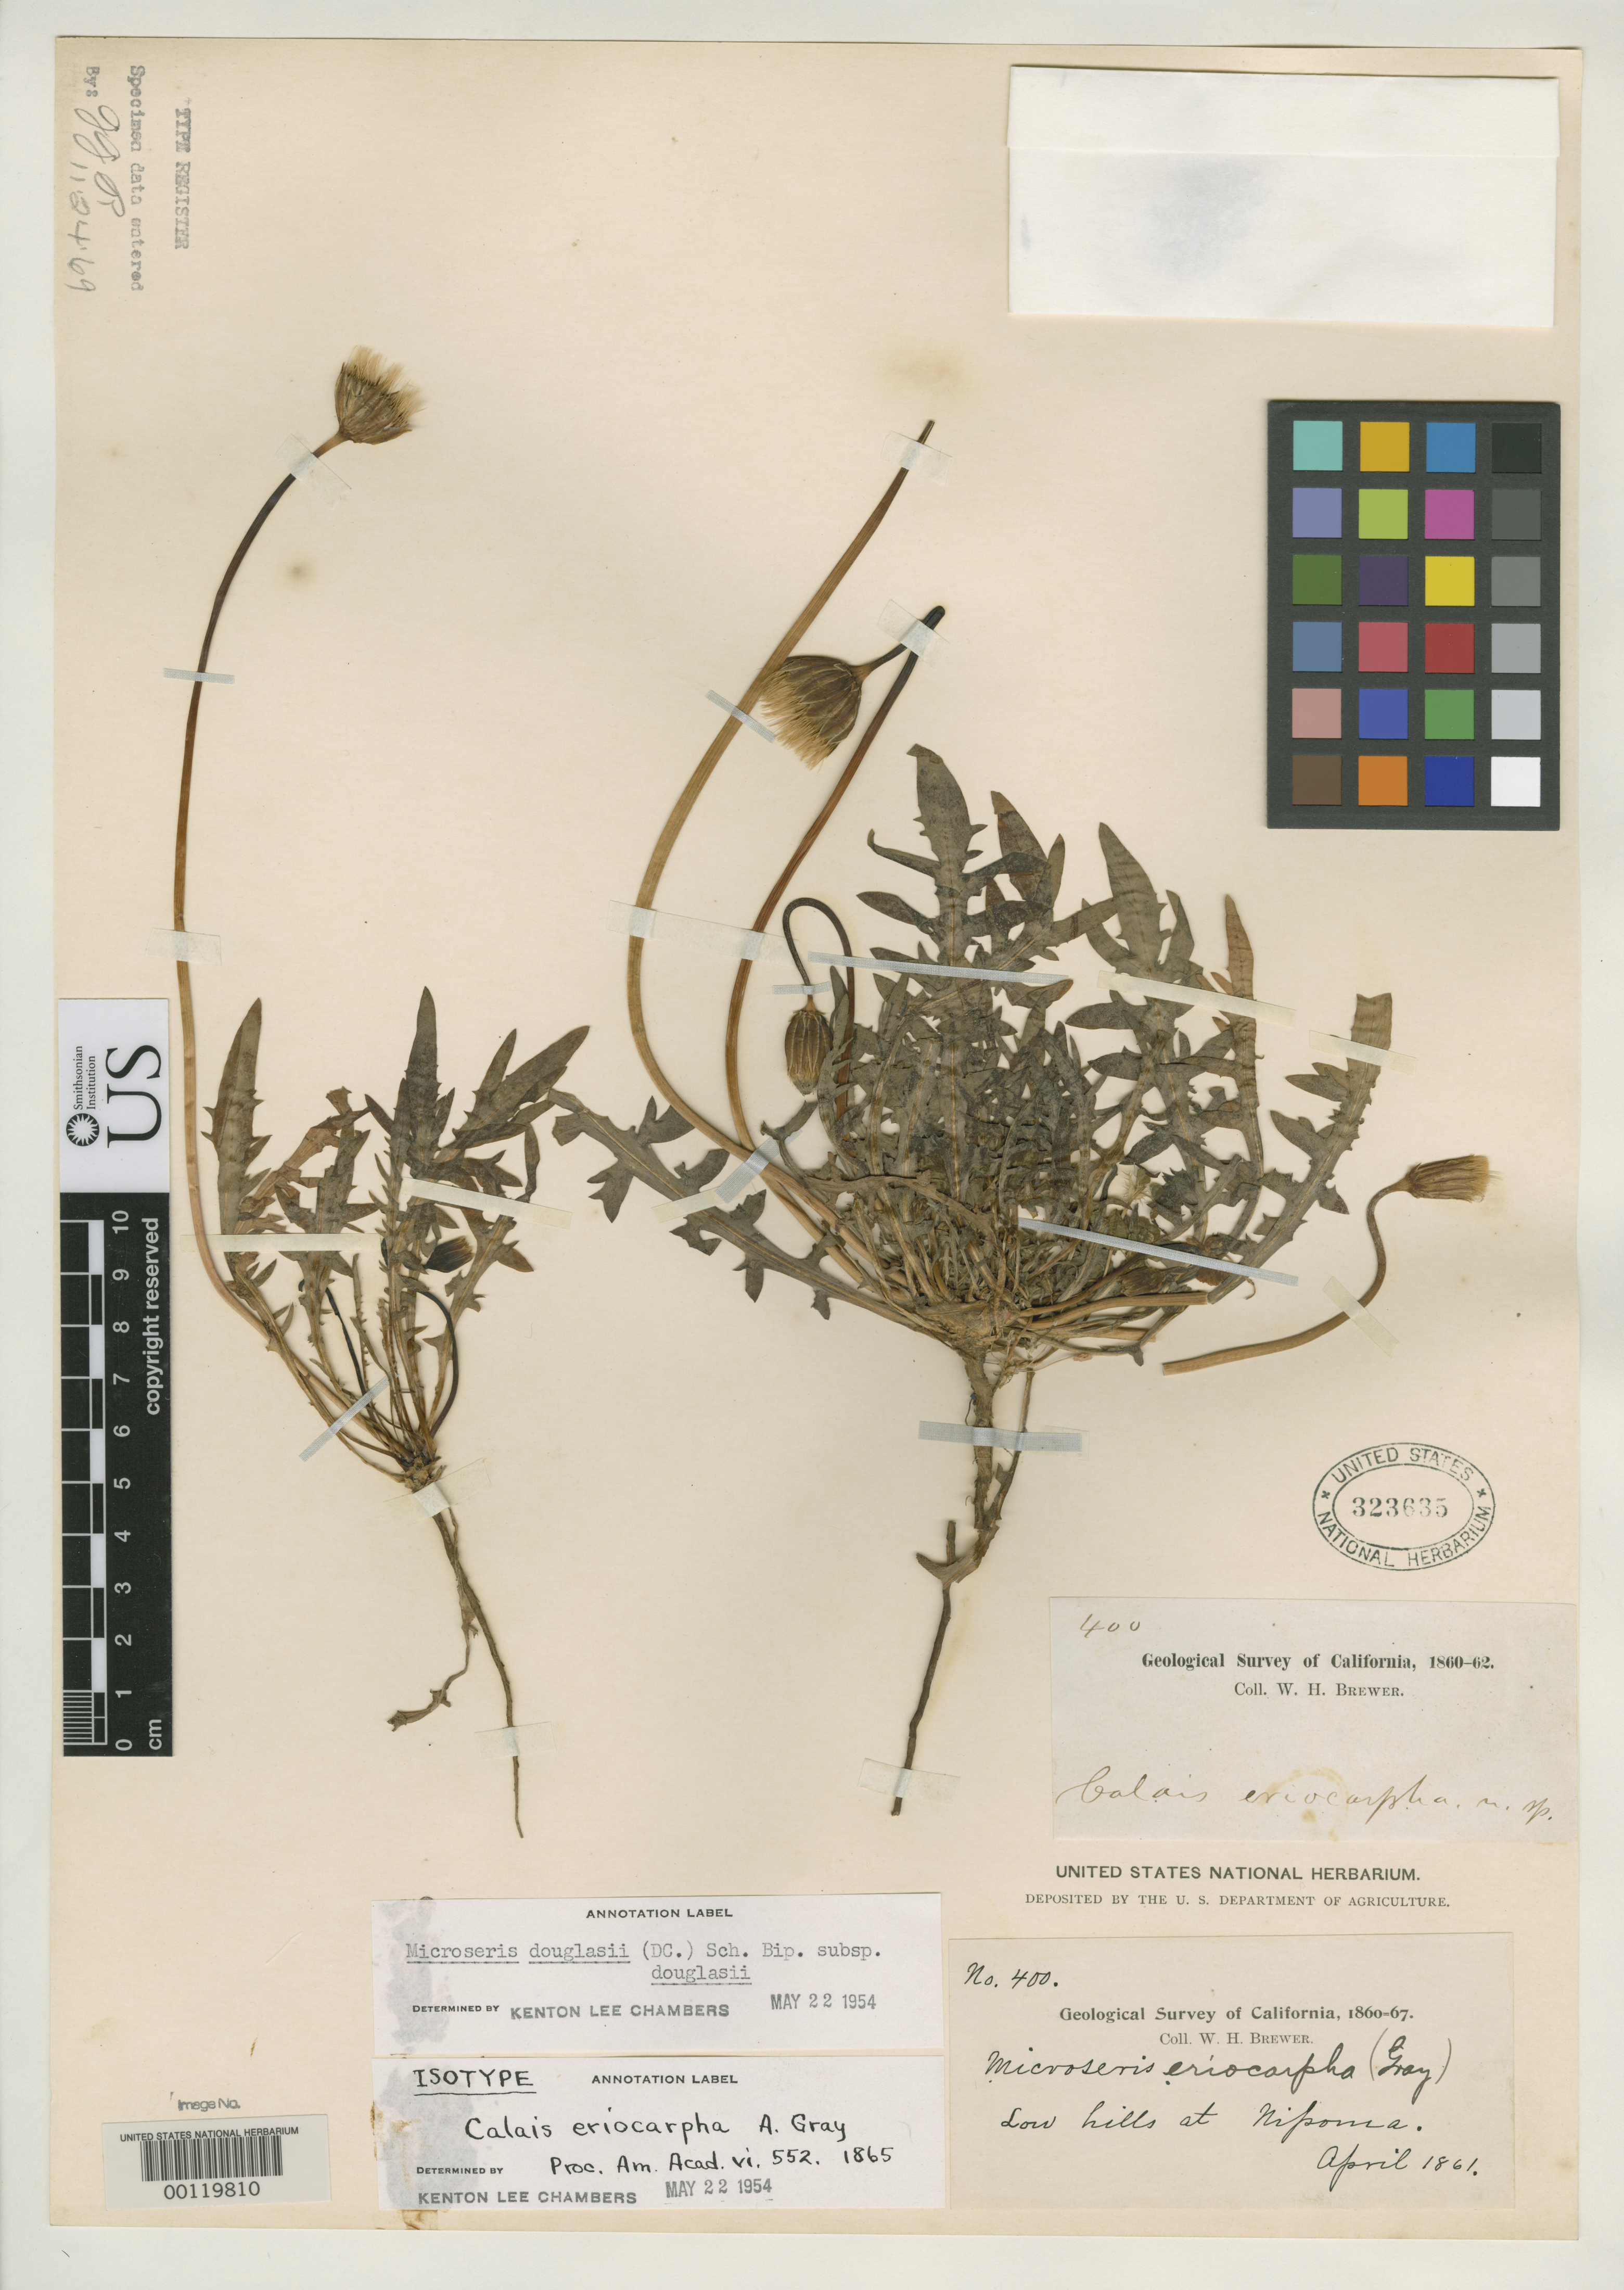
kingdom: Plantae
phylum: Tracheophyta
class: Magnoliopsida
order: Asterales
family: Asteraceae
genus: Calais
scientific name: Calais eriocarpha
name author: A. Gray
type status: Type Collection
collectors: W. H. Brewer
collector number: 400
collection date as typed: Apr 1861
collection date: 1861-04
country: United States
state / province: California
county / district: San Luis Obispo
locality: Nipoma.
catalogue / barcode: US 323635